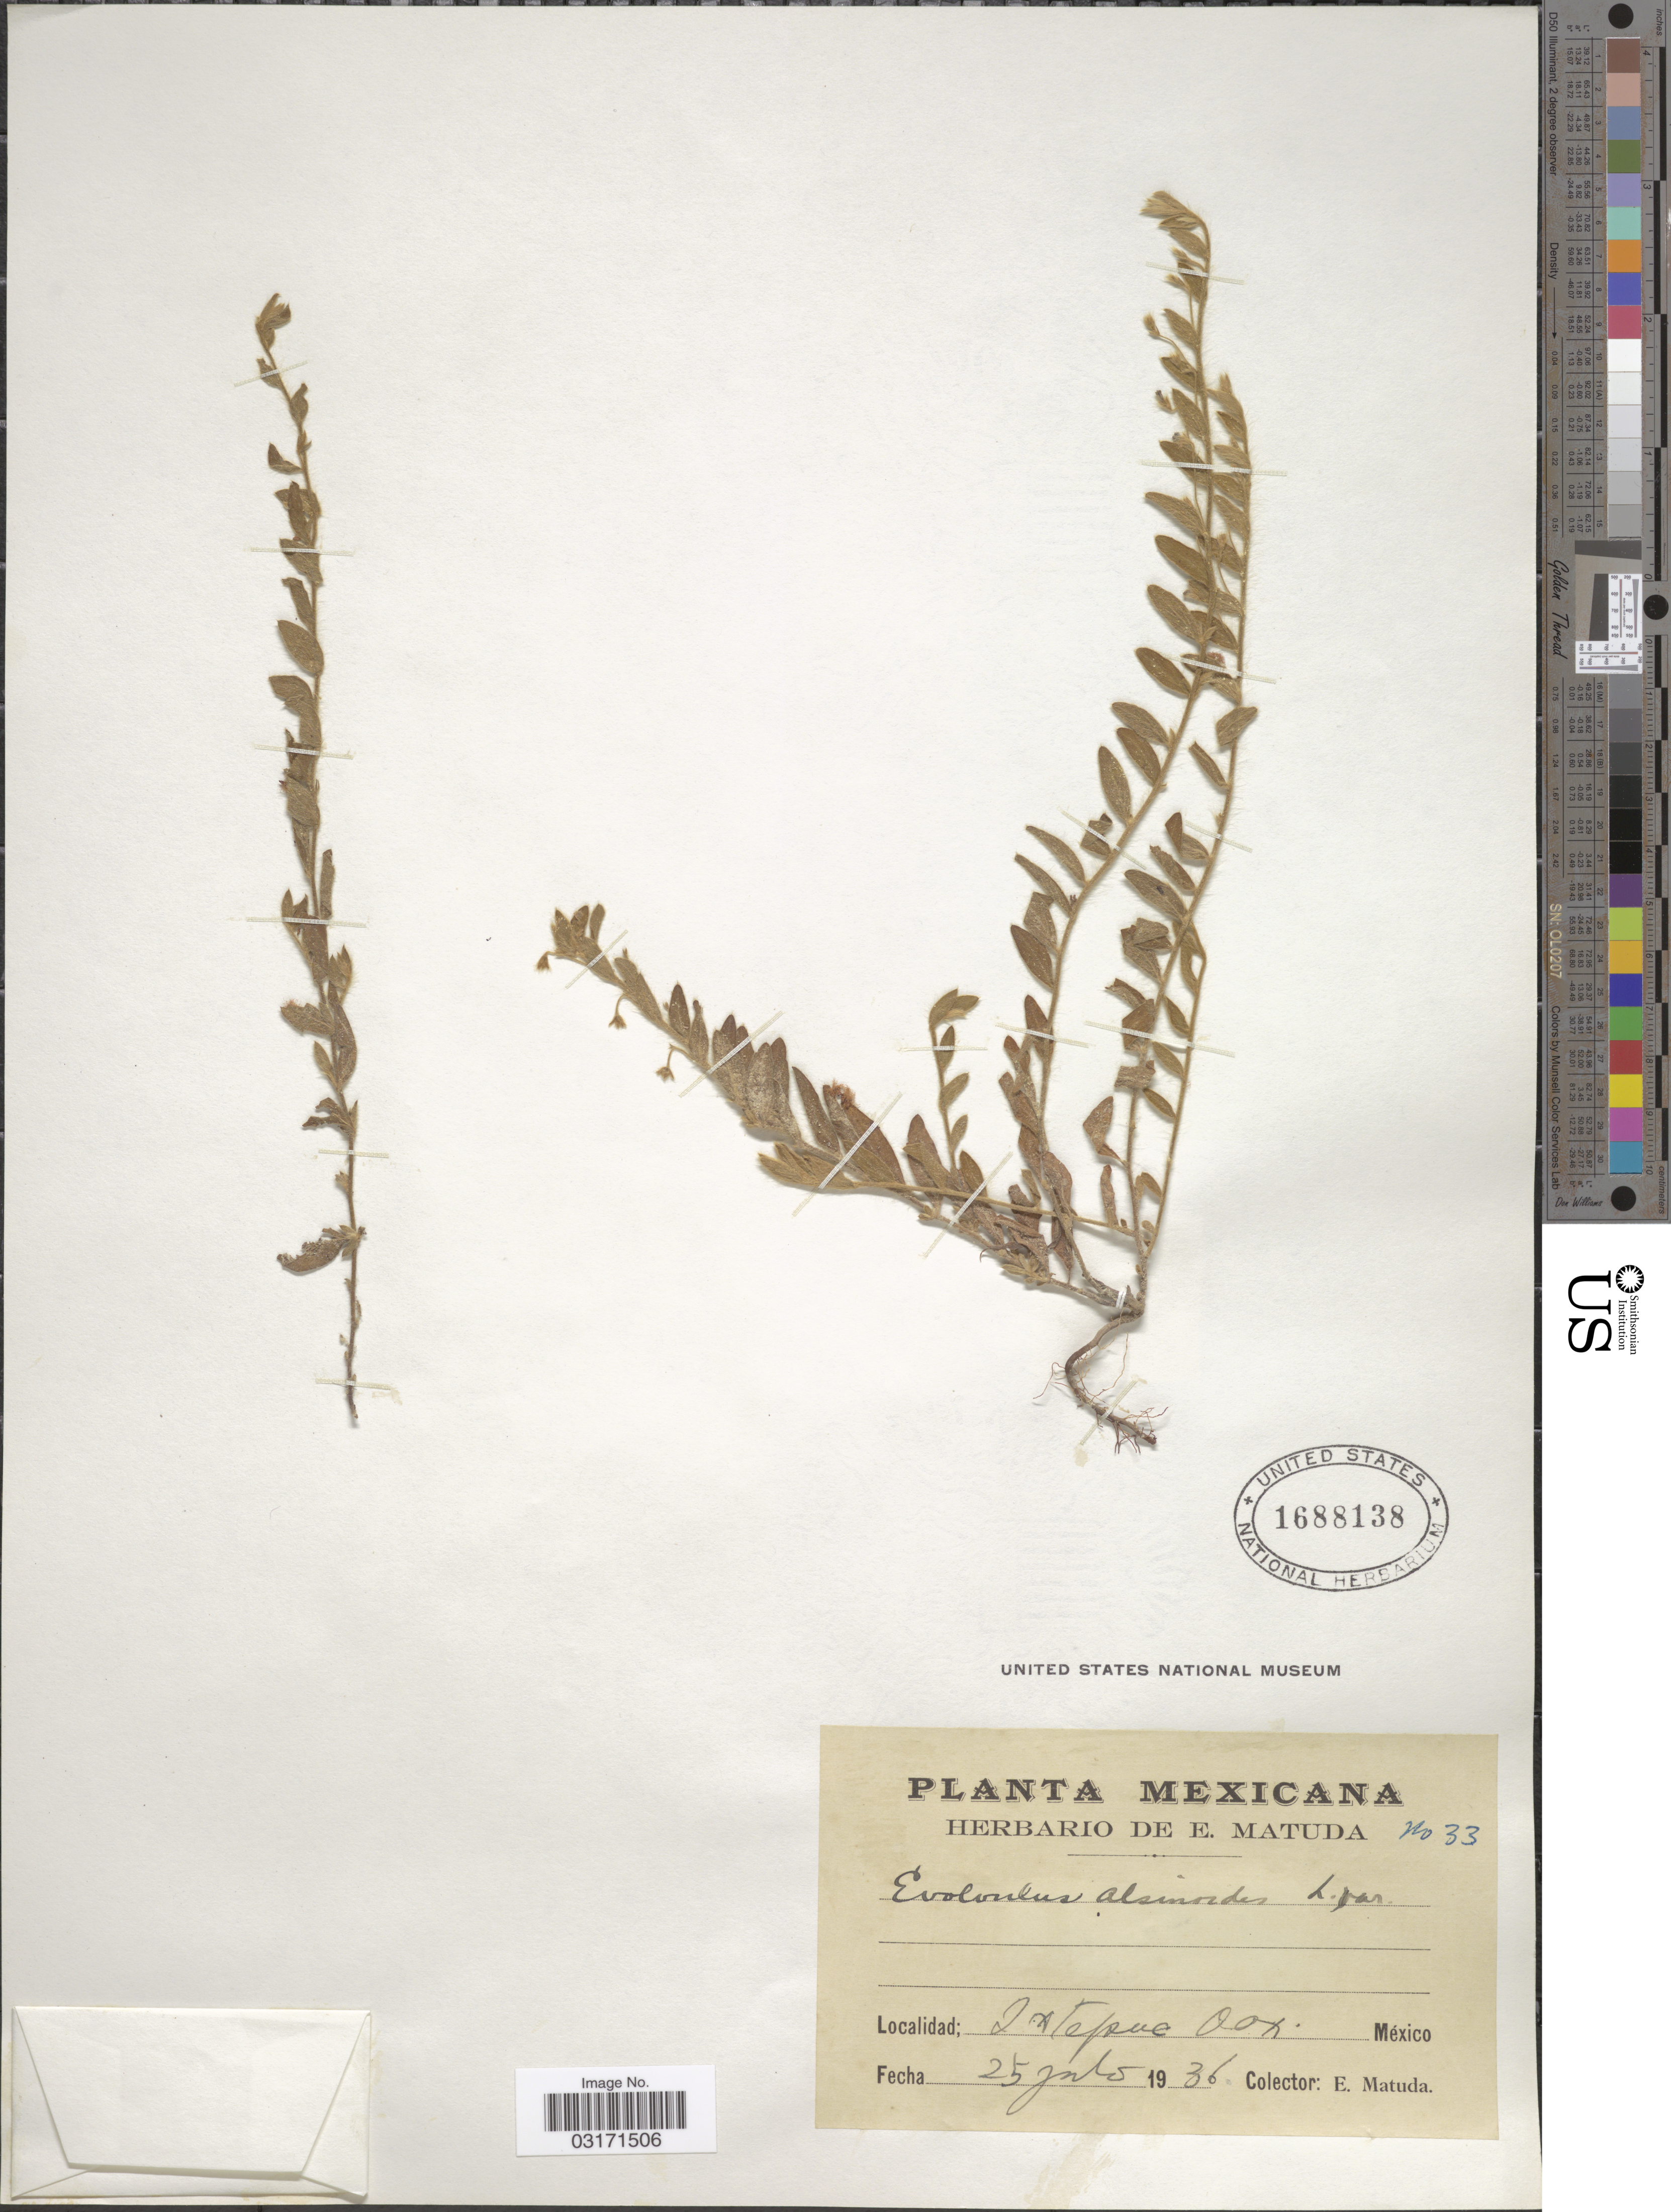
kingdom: Plantae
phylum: Tracheophyta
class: Magnoliopsida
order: Solanales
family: Convolvulaceae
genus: Evolvulus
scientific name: Evolvulus alsinoides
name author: (L.) L.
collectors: E. Matuda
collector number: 33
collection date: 1936-07-25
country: Mexico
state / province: Oaxaca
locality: Ixtepec, Oax., México.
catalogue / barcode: US 1688138